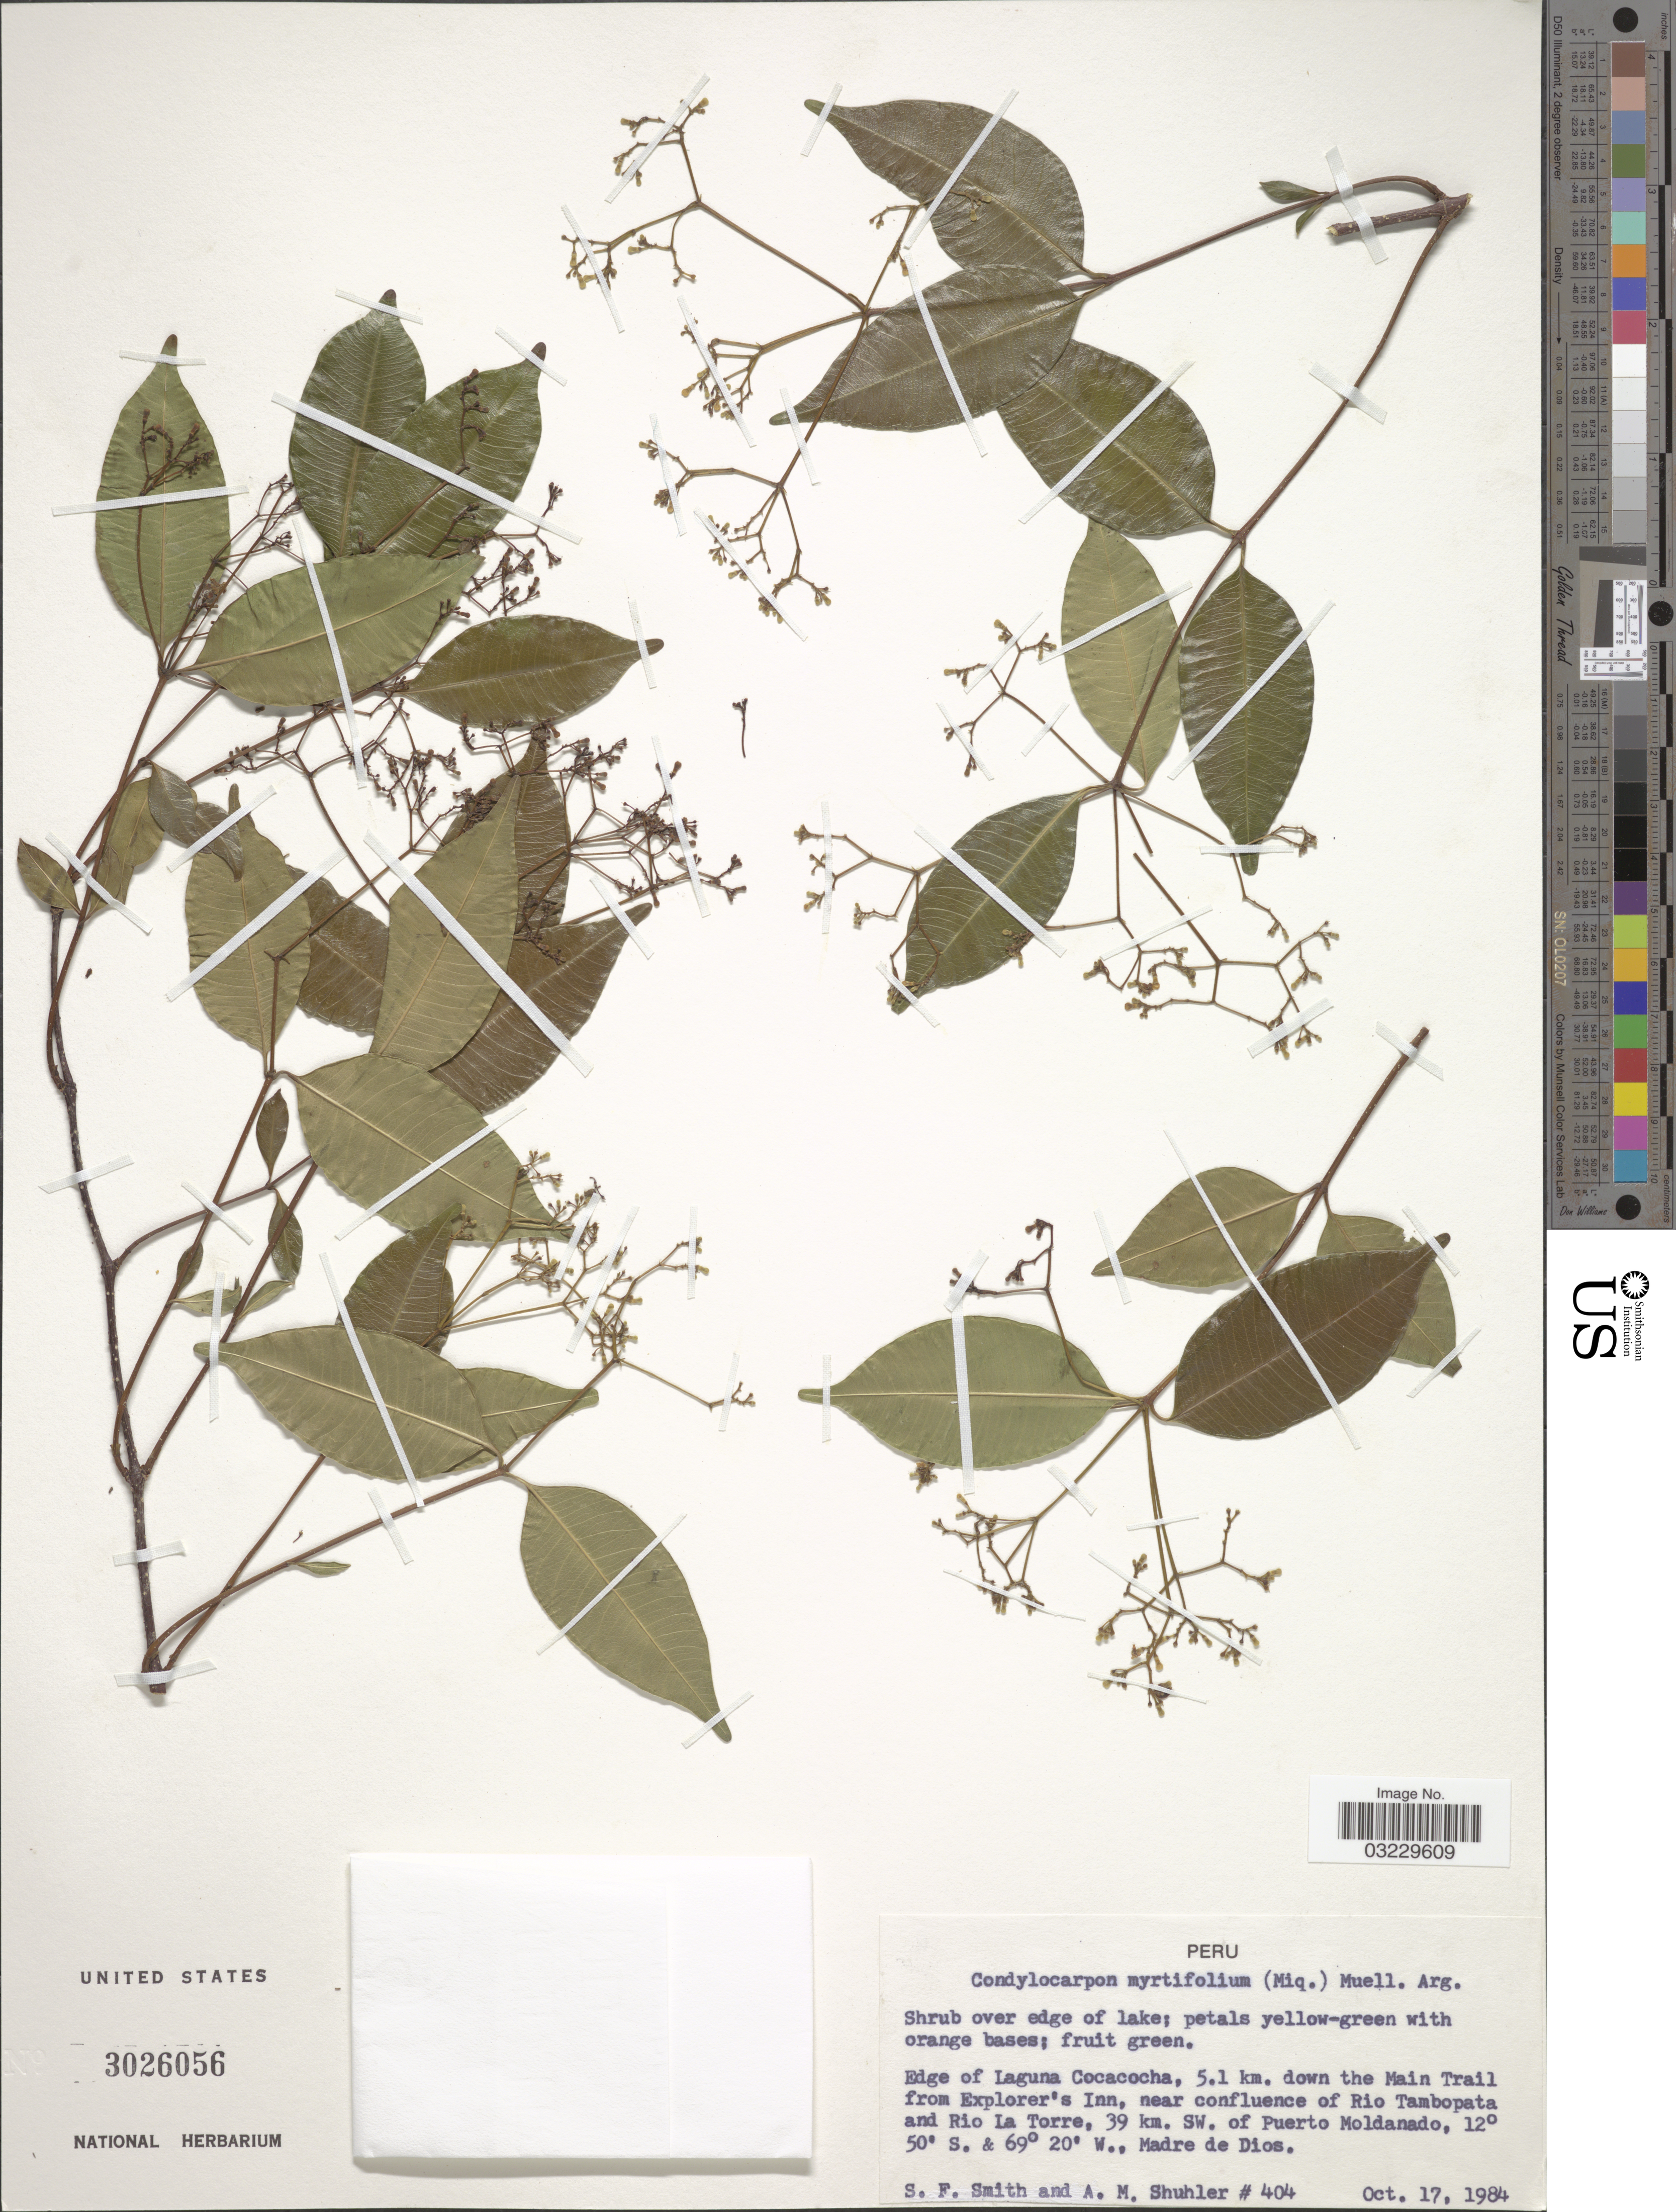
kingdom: Plantae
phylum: Tracheophyta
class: Magnoliopsida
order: Gentianales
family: Apocynaceae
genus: Condylocarpon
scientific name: Condylocarpon myrtifolium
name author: (Miq.) Müll. Arg.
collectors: S.F. Smith & A. Shuhler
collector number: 404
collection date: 1984-10-17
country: Peru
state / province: Madre de Dios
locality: Edge of Laguna Cocacocha, 5.1 km. down the Main Trail from Explorer's Inn, near confluence of Rio Tambopata and Rio La Torre, 39 km. SW. of Puerto Moldanado.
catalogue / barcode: US 3026056